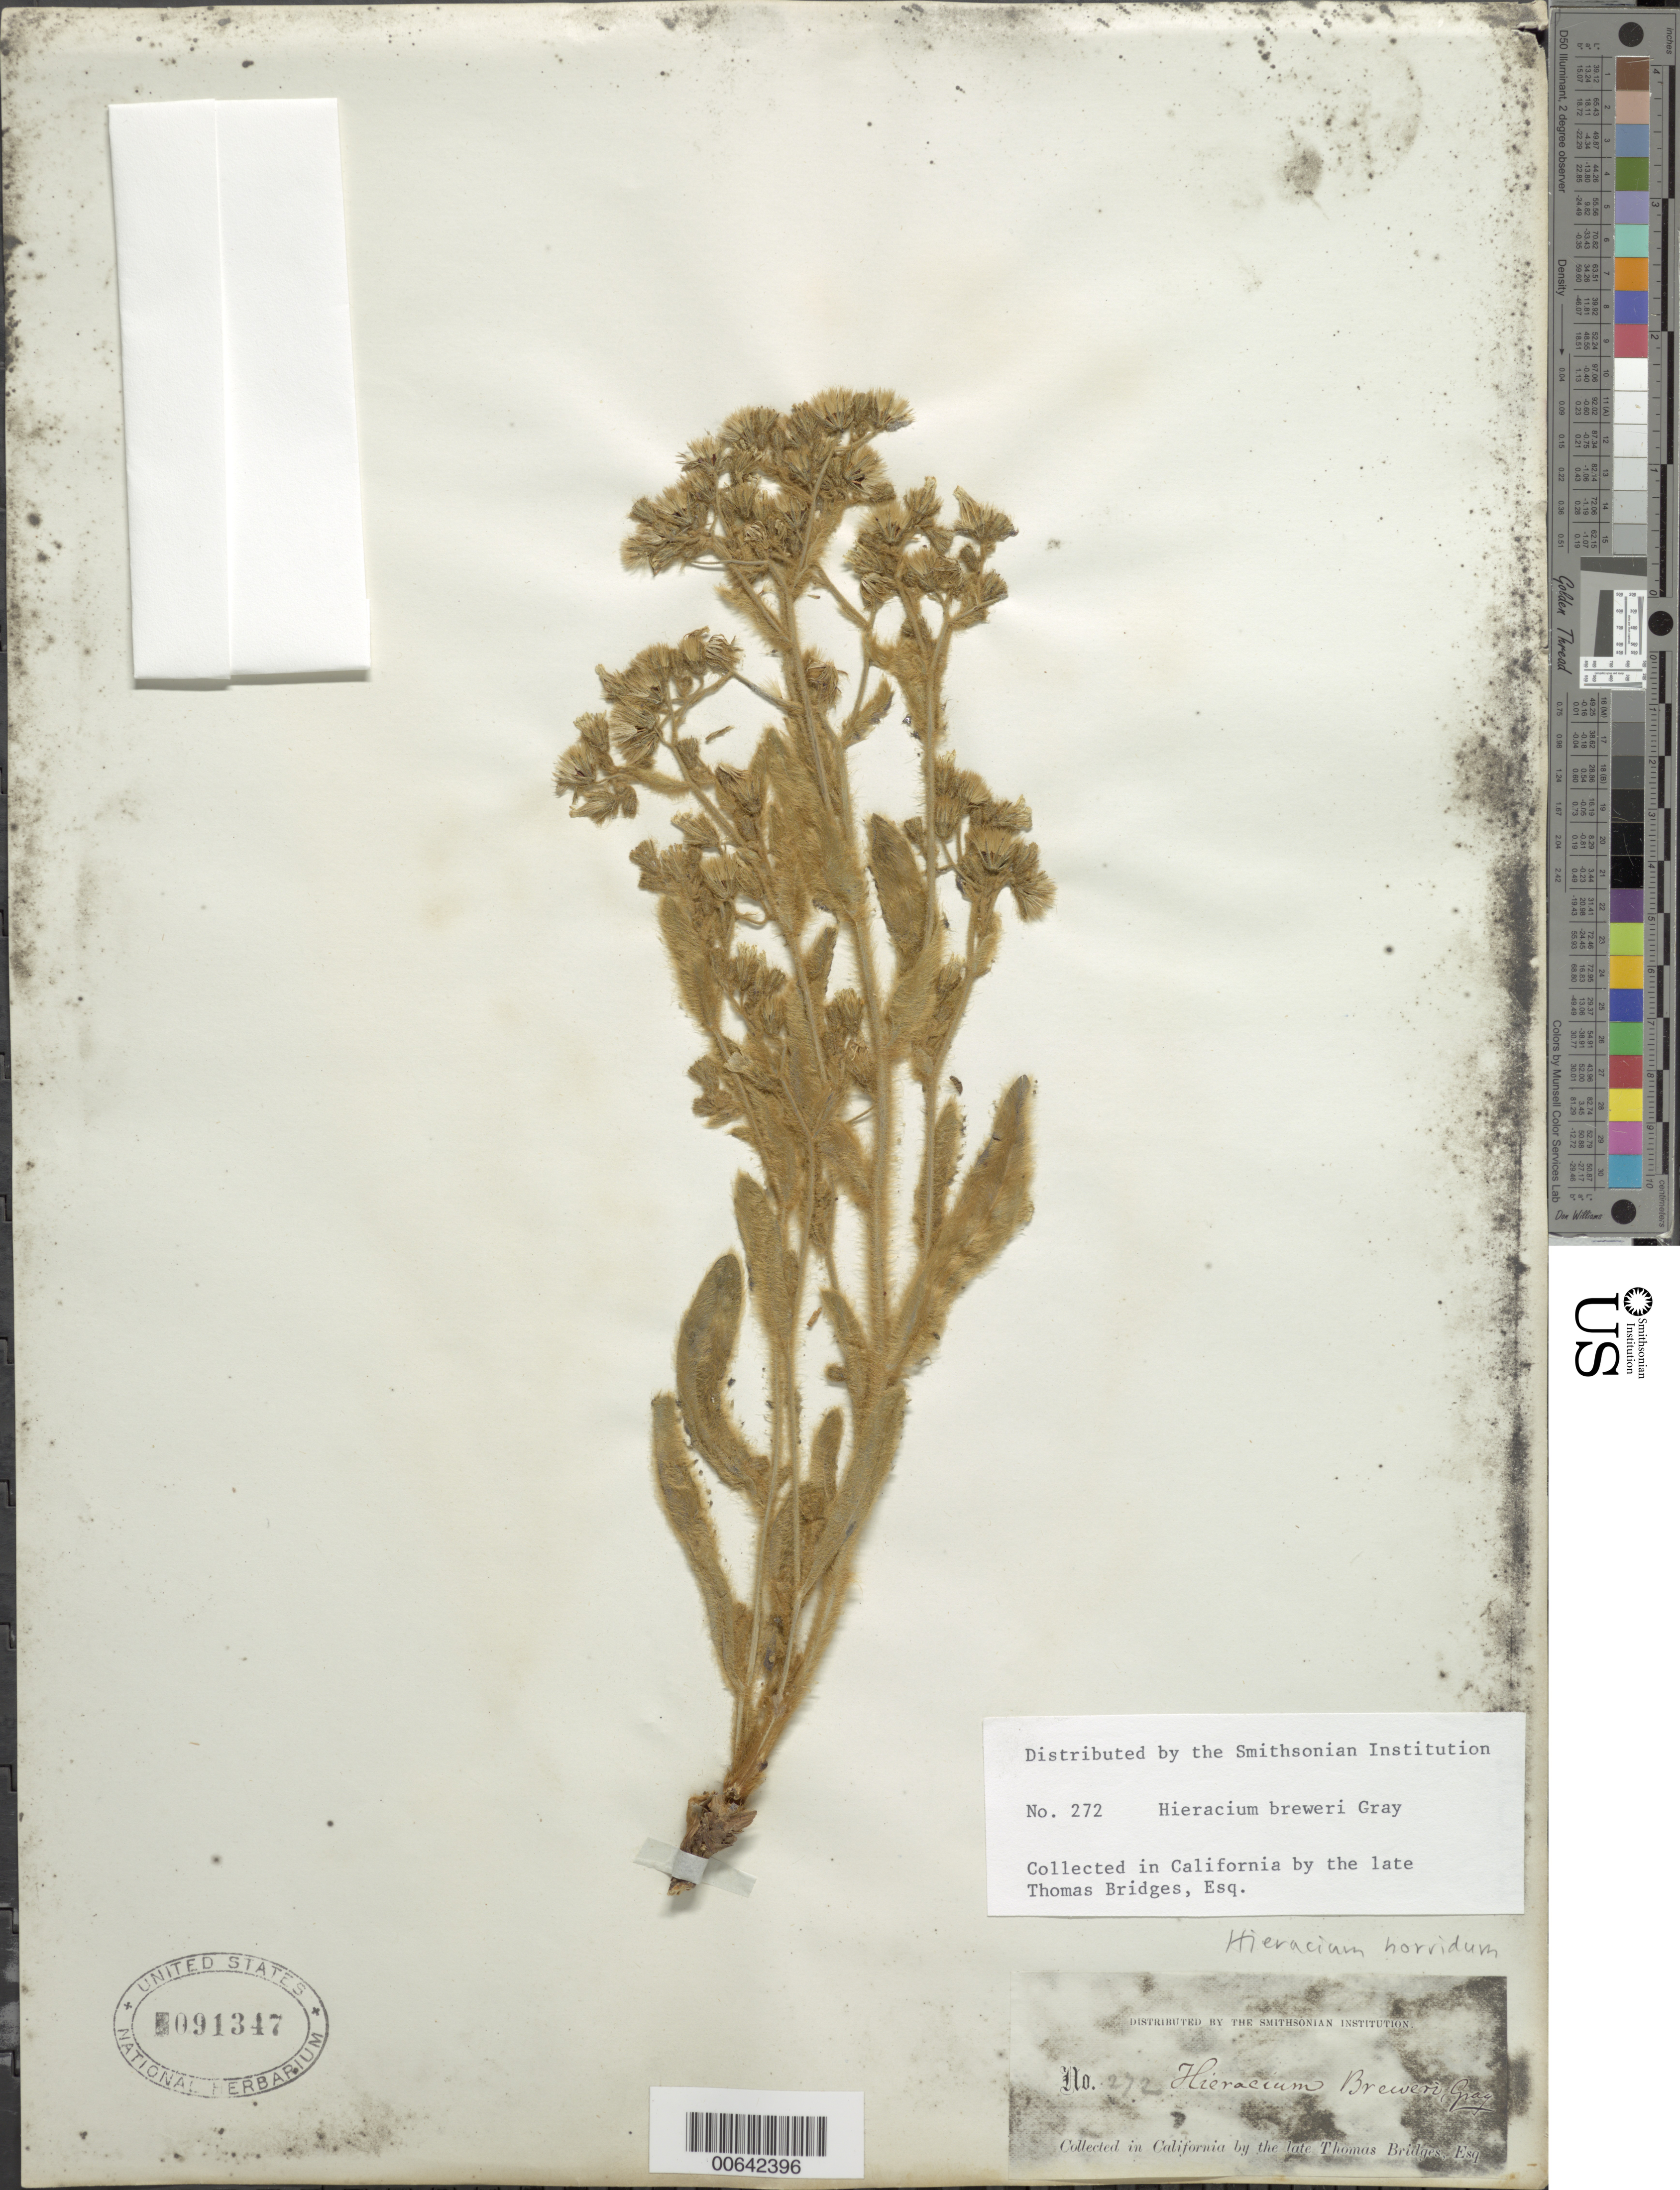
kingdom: Plantae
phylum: Tracheophyta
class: Magnoliopsida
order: Asterales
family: Asteraceae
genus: Hieracium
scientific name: Hieracium horridum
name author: Fr.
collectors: T. Bridges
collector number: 272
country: United States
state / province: California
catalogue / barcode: US 91347